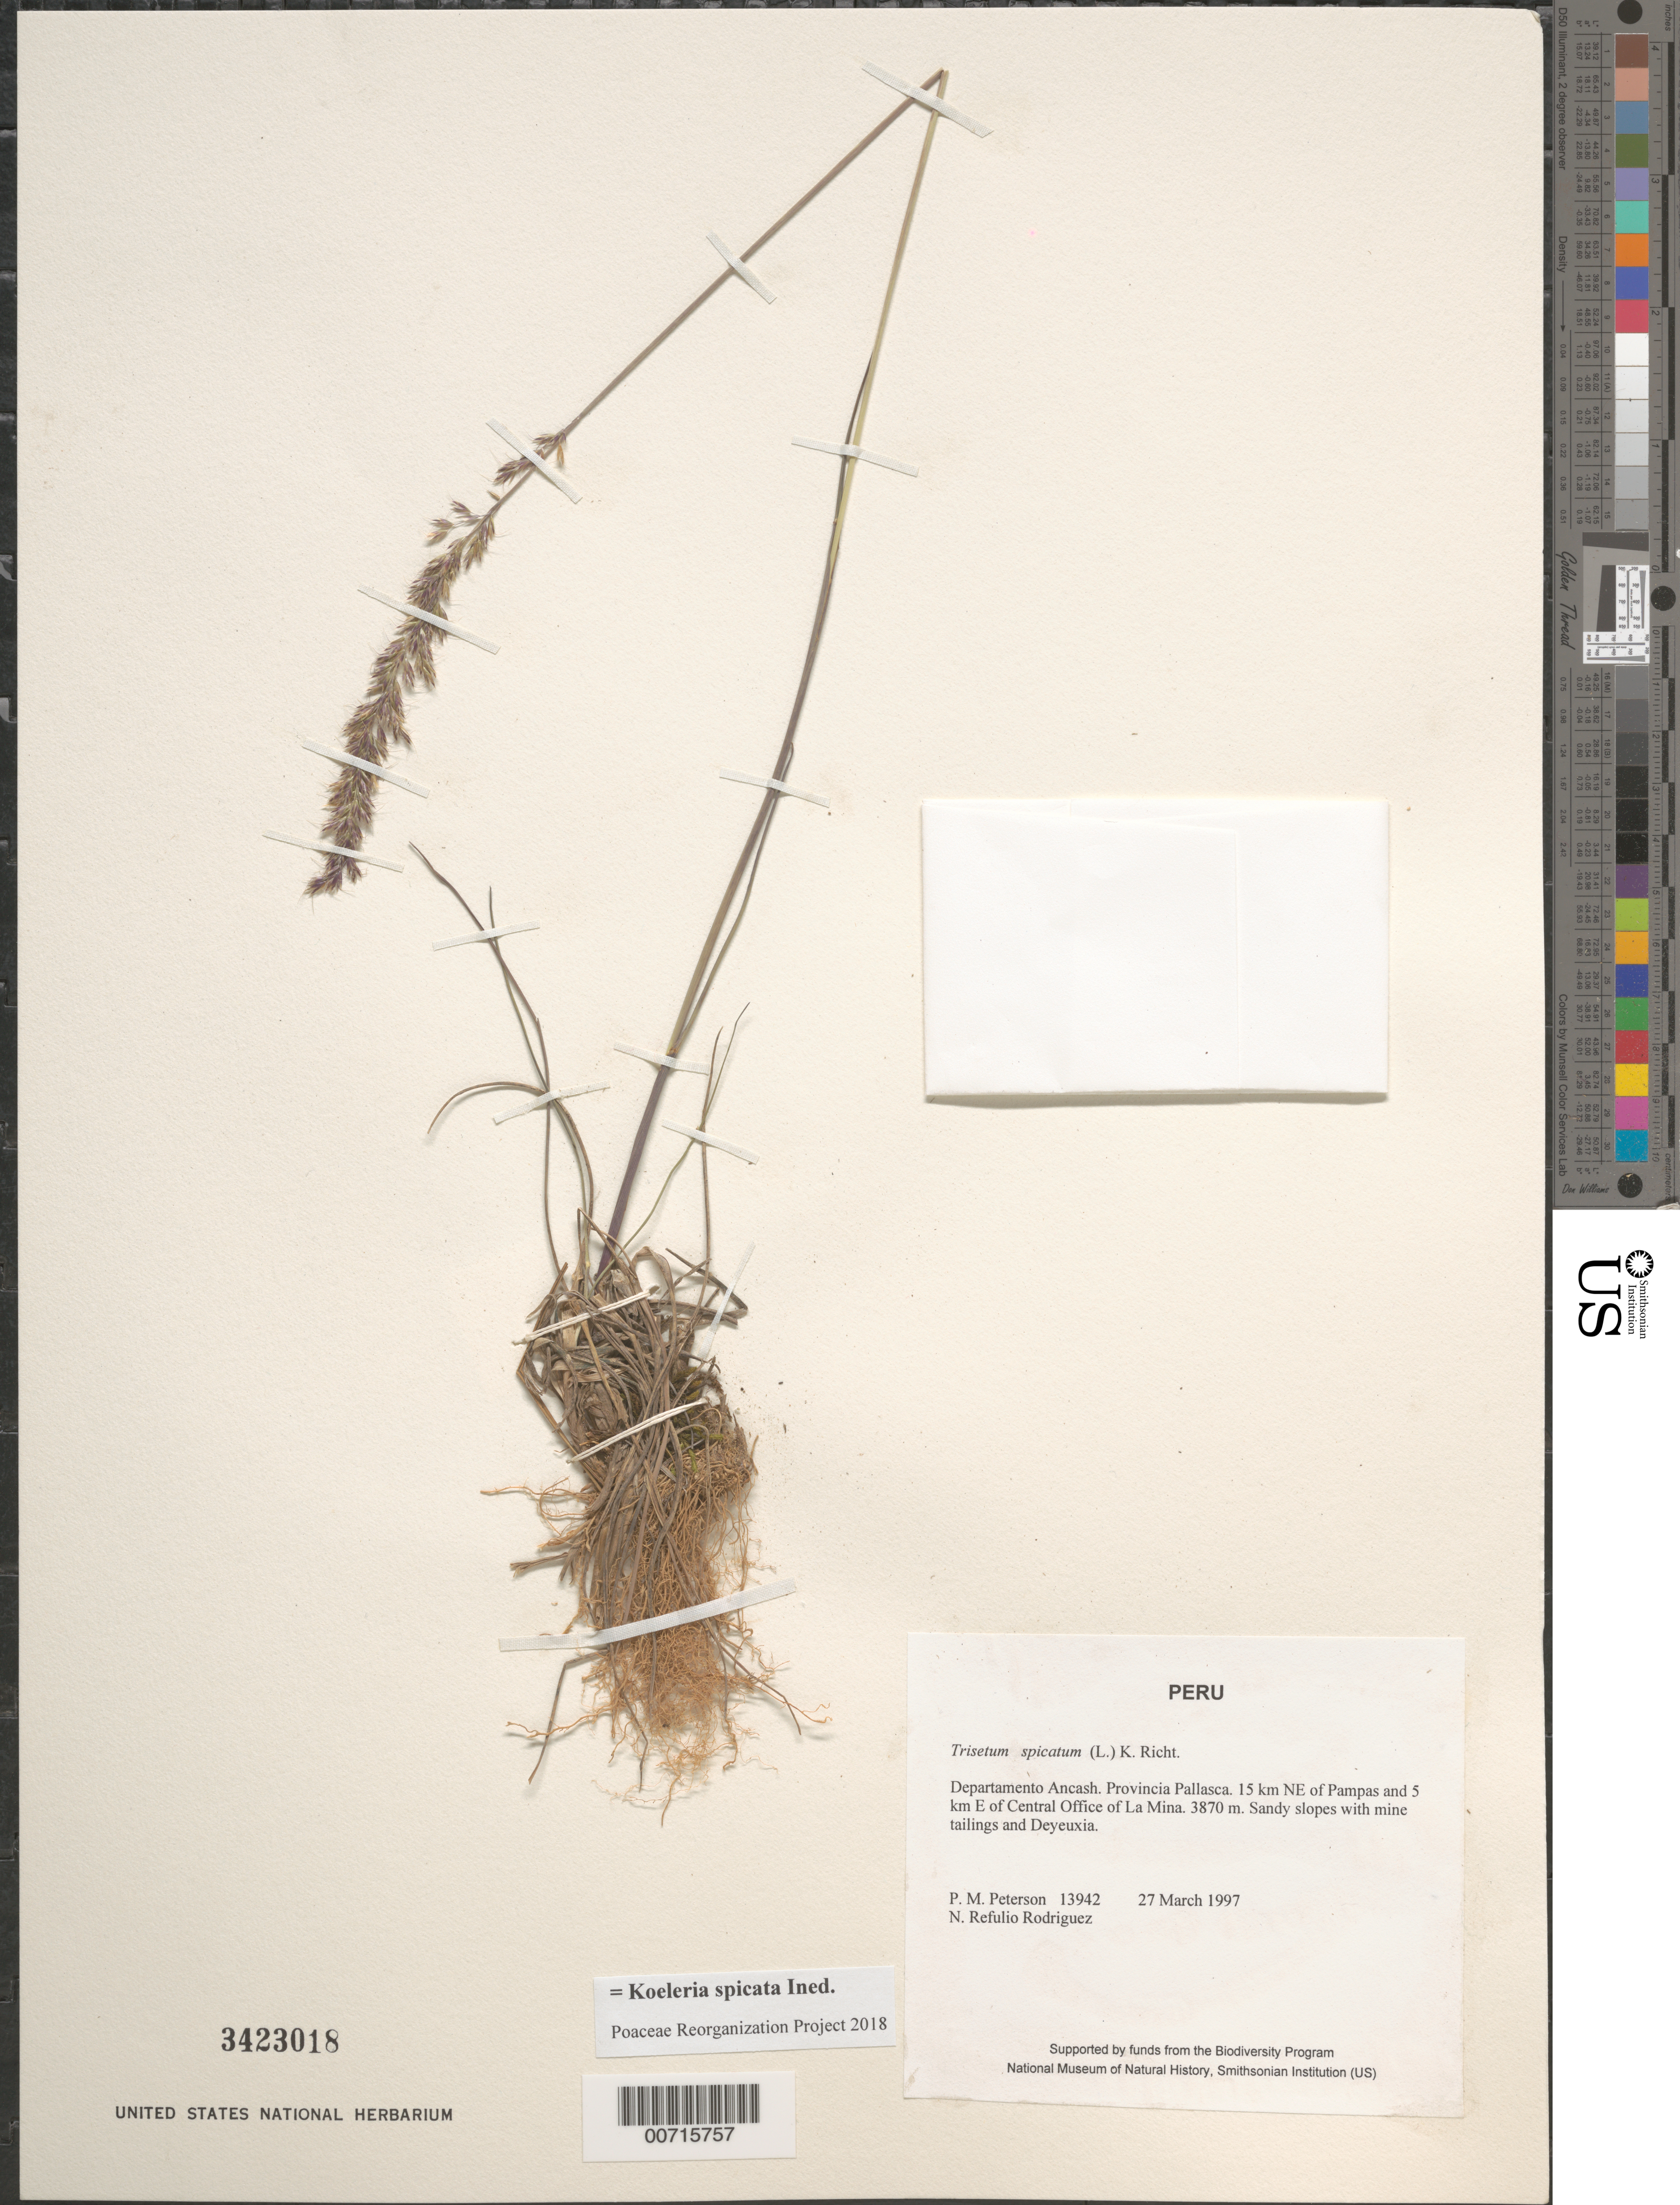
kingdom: Plantae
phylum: Tracheophyta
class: Liliopsida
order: Poales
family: Poaceae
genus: Koeleria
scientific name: Koeleria spicata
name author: (L.) Barberá et al.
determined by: Poaceae Reorganization Project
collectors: P. M. Peterson & N. Refulio-Rodríguez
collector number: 13942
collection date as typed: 27 Mar 1997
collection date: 1997-03-27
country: Peru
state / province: Ancash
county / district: Pallasca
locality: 15 km NE of Pampas and 5 km E of Central Office of La Mina.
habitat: Sandy slopes with mine tailings and Deyeuxia.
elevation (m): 3870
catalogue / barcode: US 3423018